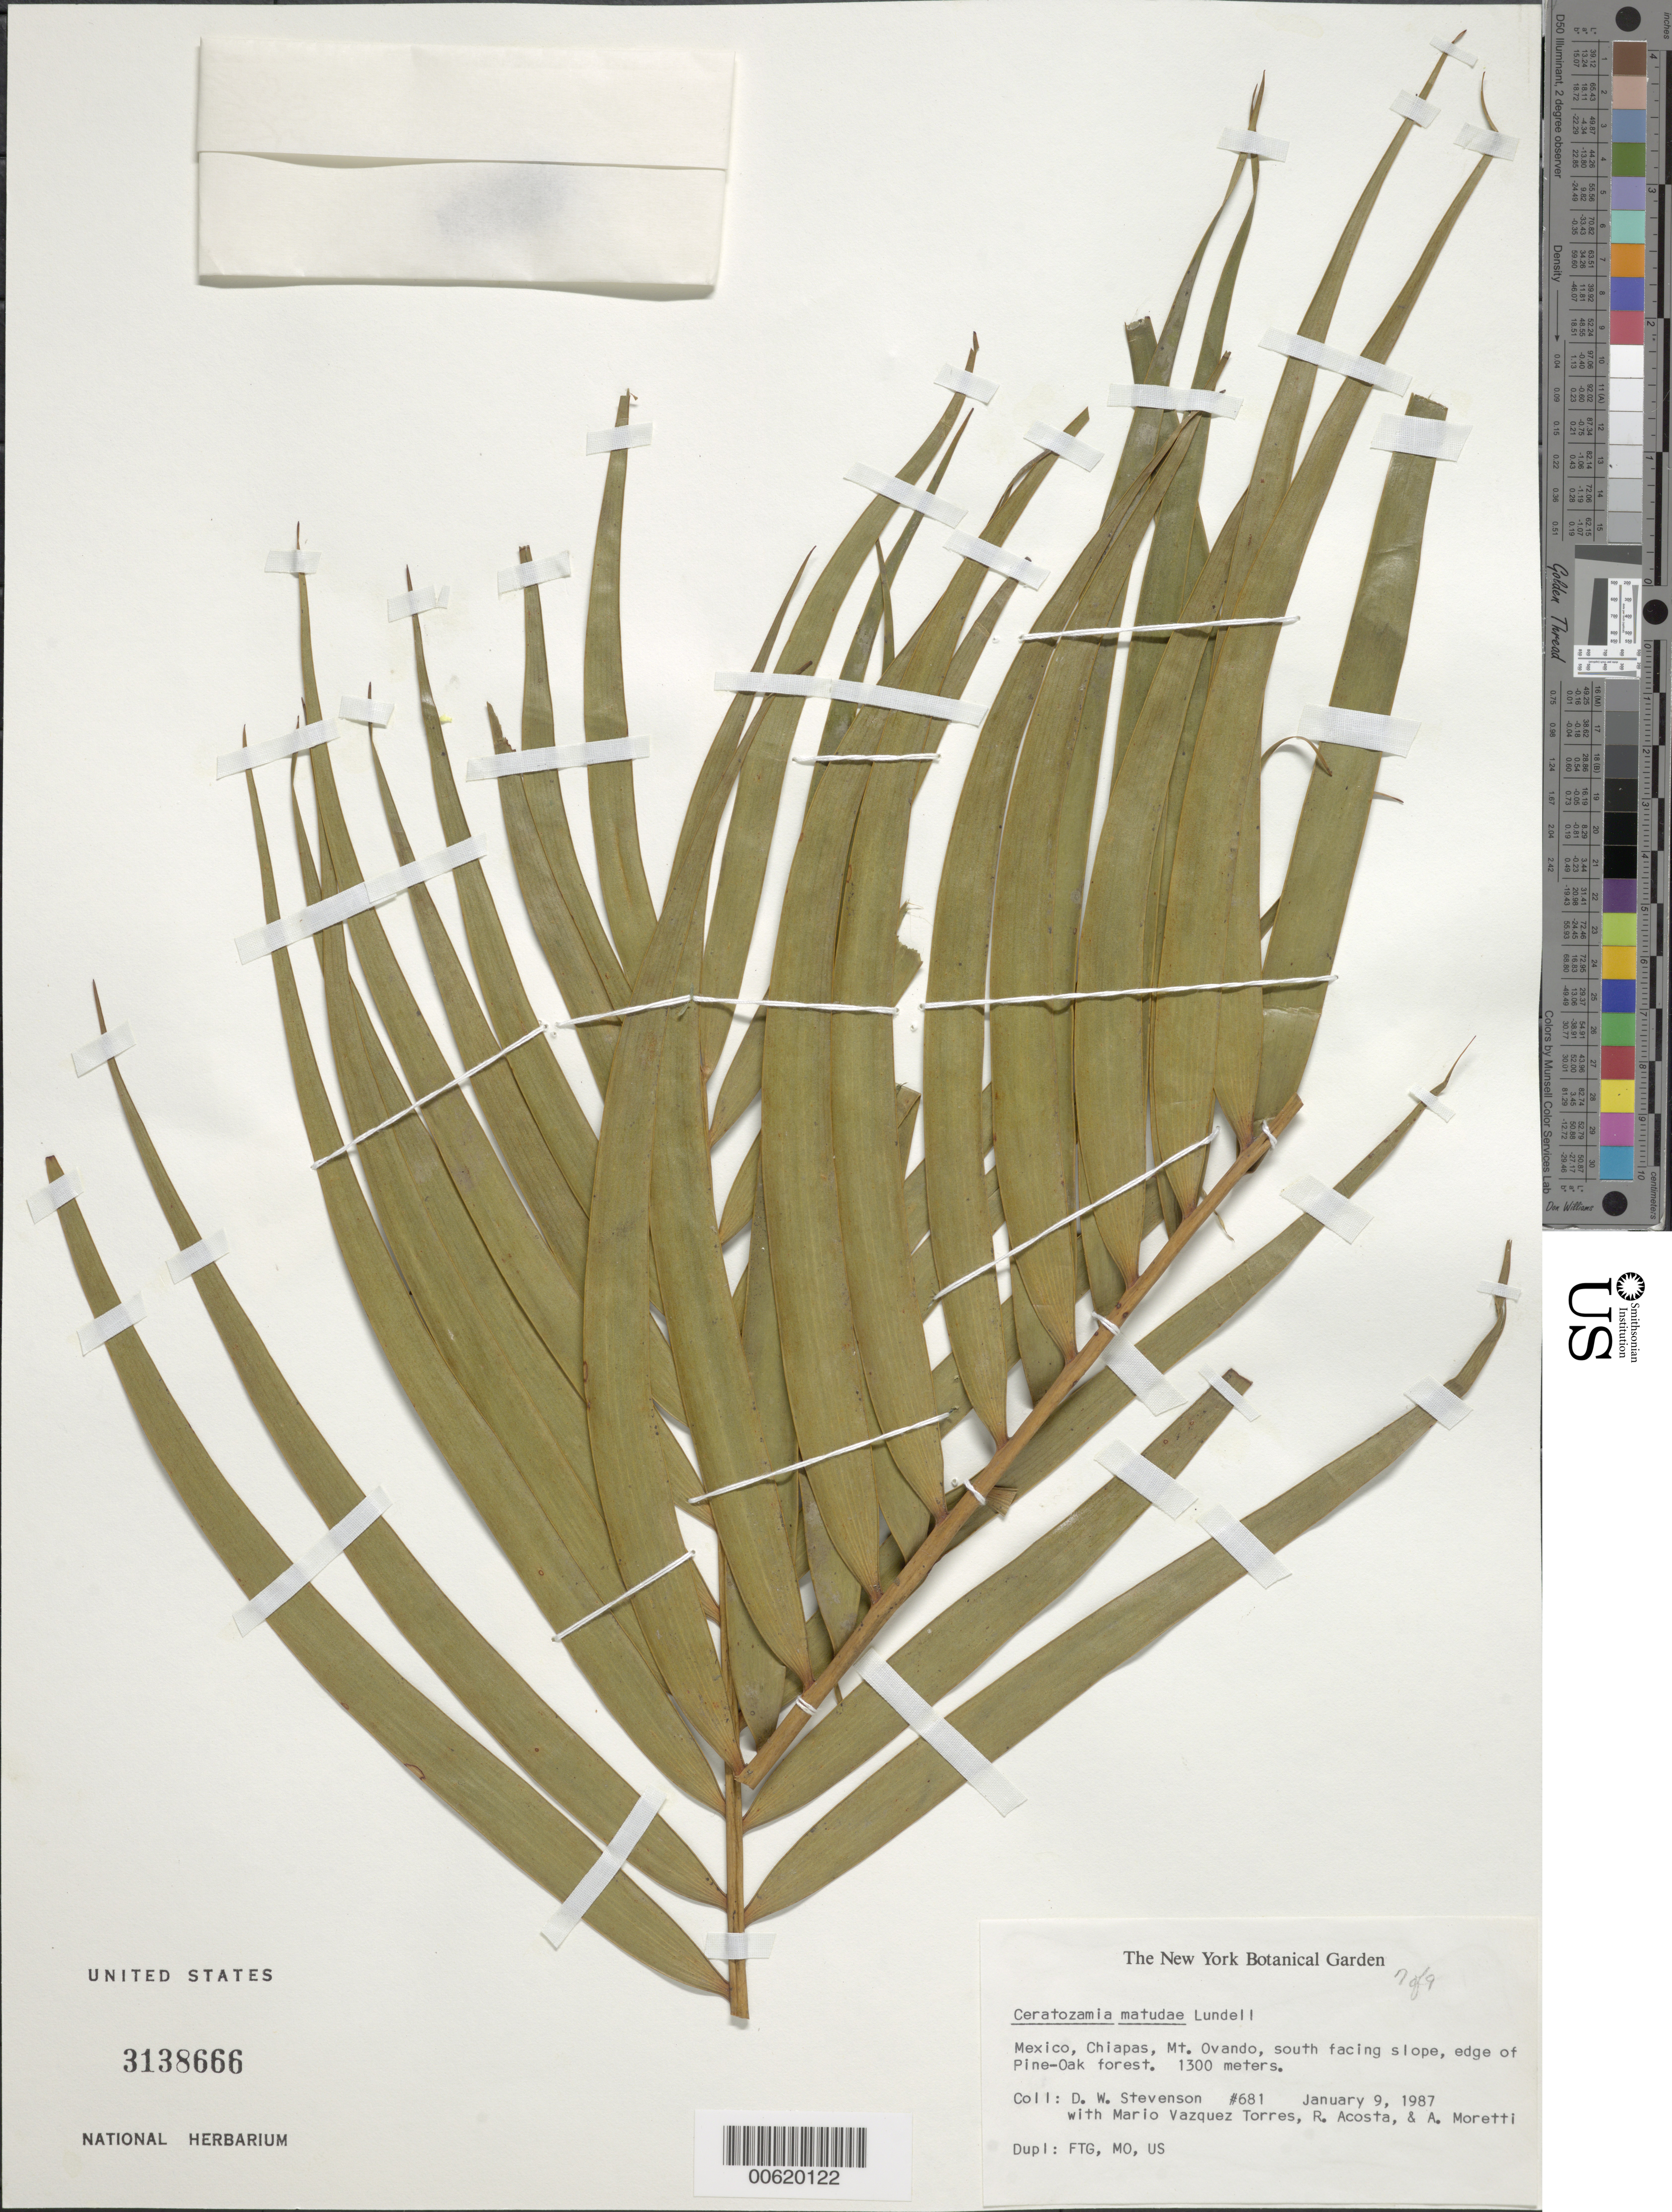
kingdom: Plantae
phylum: Tracheophyta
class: Cycadopsida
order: Cycadales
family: Zamiaceae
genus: Ceratozamia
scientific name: Ceratozamia matudai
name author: Lundell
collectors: D. W. Stevenson, M. Torres, R. Acosta & A. Moretti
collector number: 681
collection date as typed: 09 Jan 1987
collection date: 1987-01-09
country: Mexico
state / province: Chiapas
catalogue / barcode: US 3138666